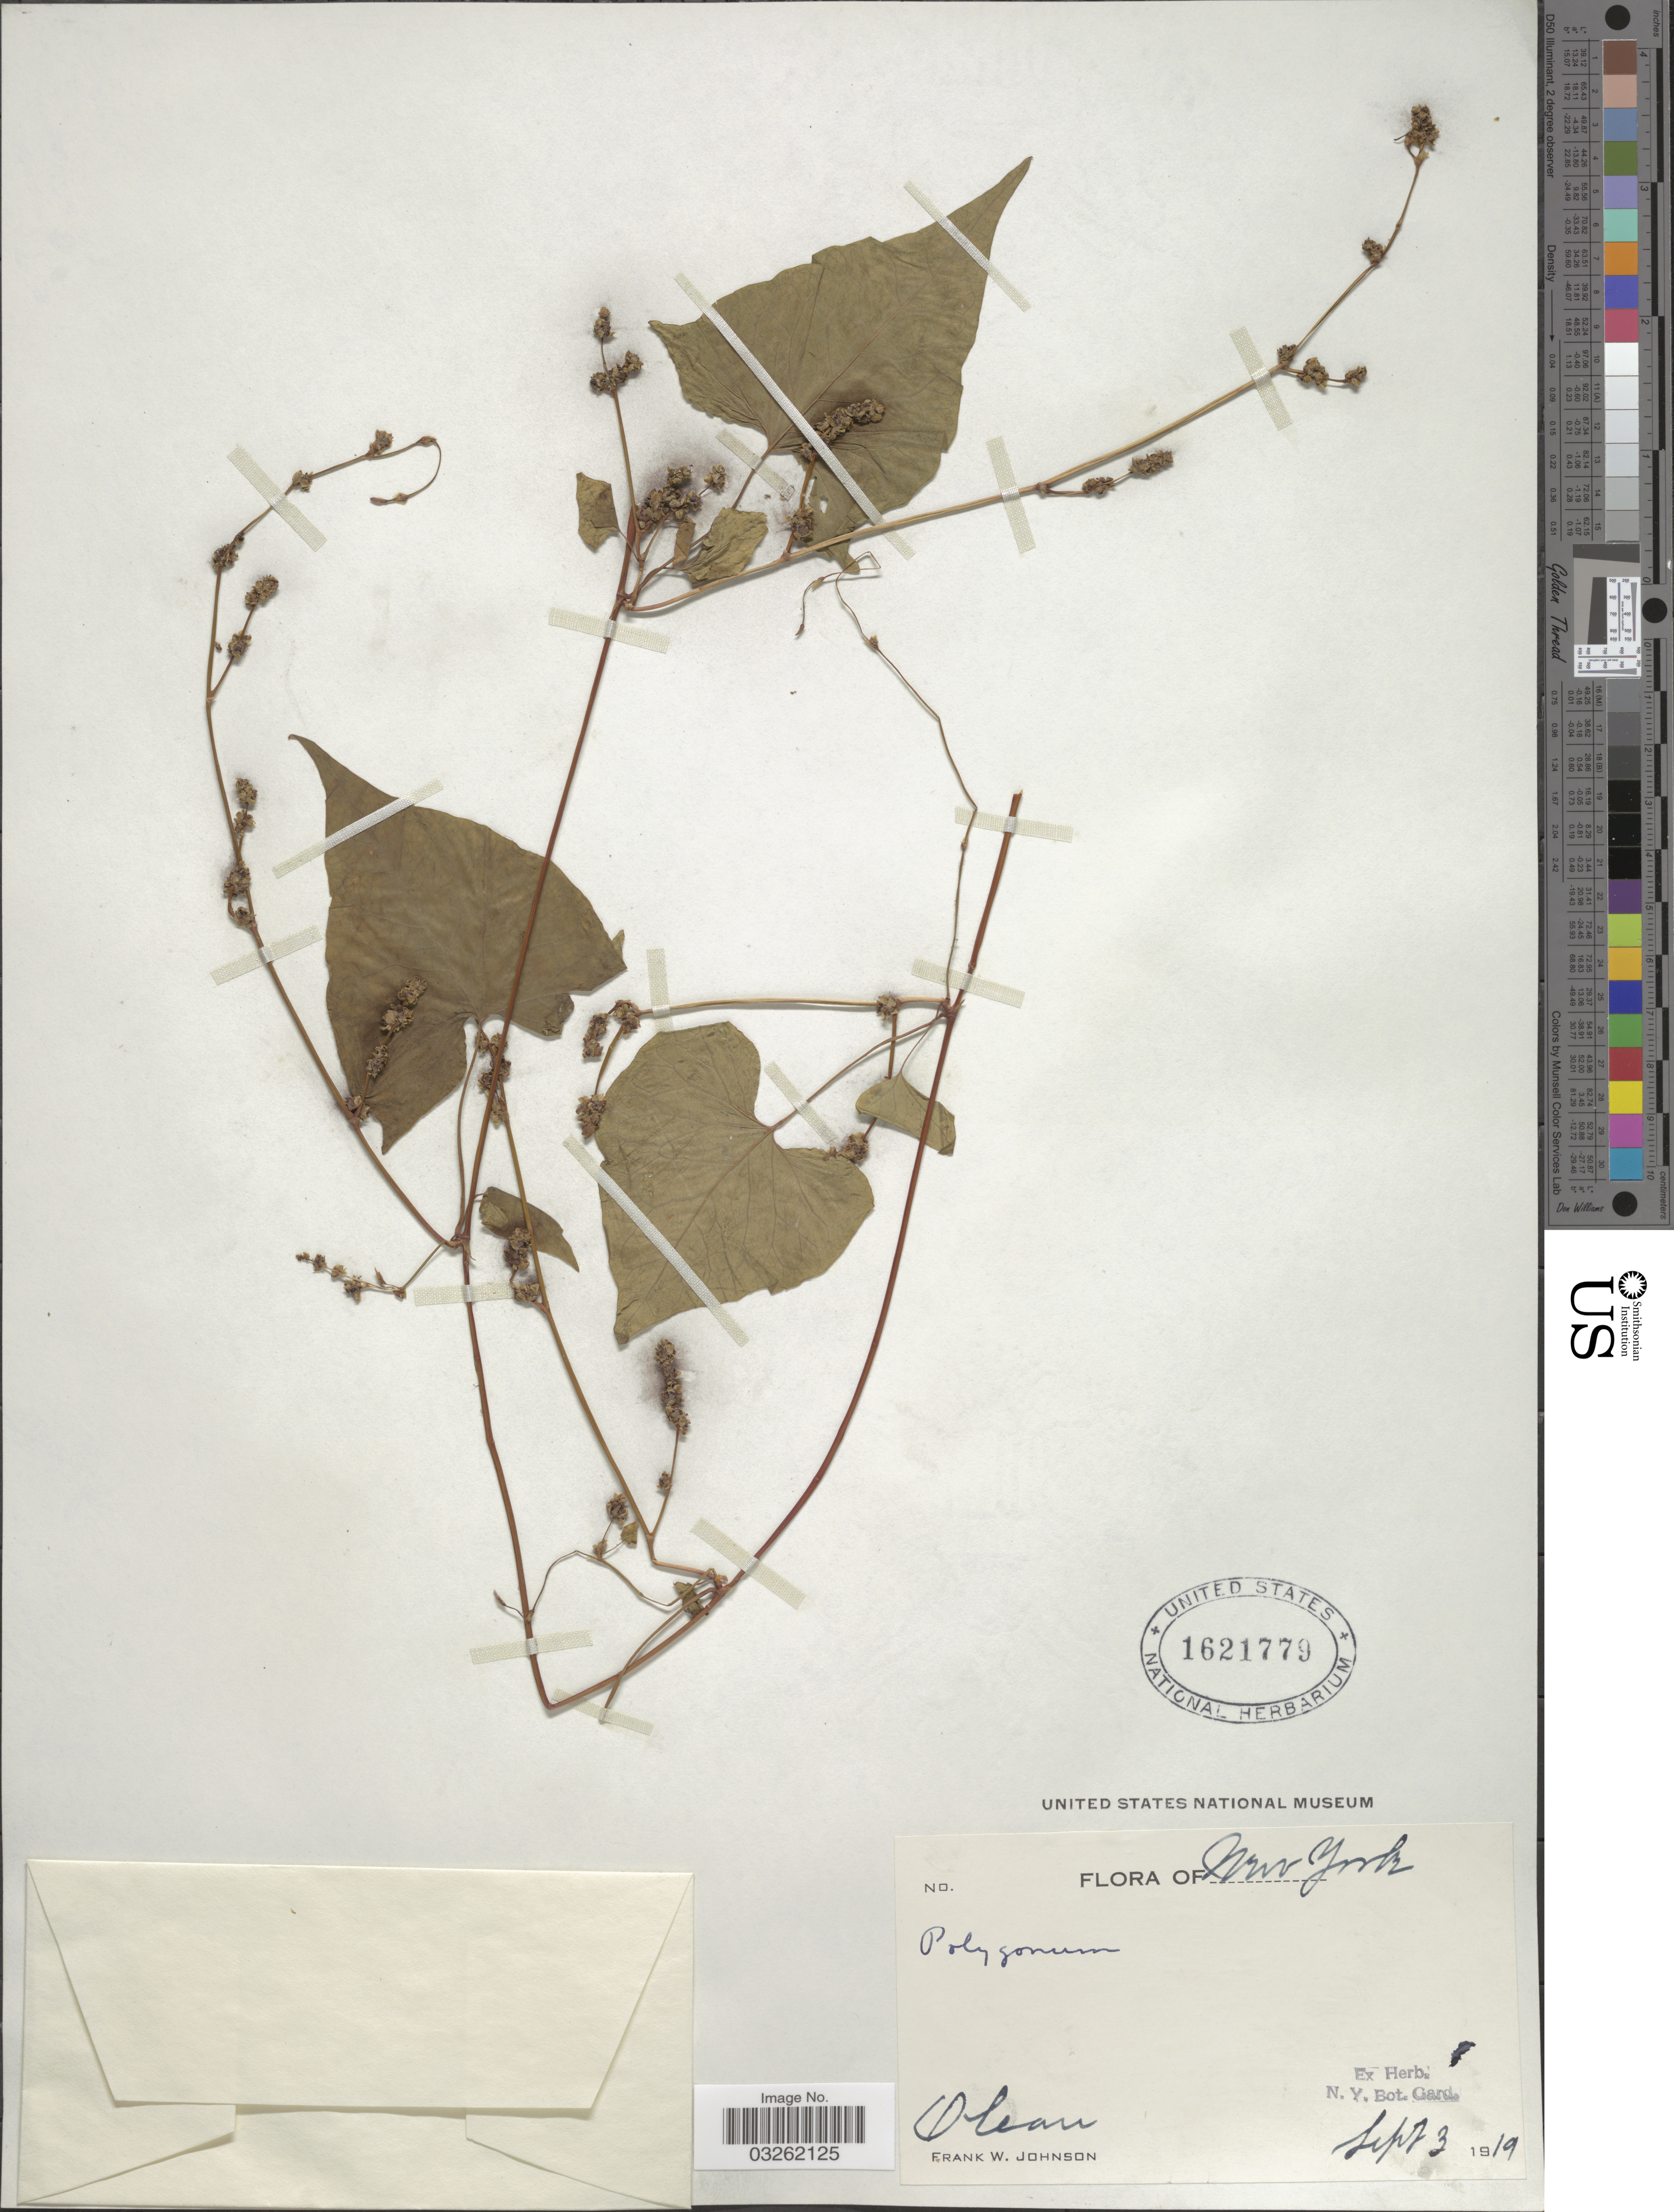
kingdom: Plantae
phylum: Tracheophyta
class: Magnoliopsida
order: Caryophyllales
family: Polygonaceae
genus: Fallopia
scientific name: Fallopia sp.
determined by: Strong, Mark T., (BOT), Smithsonian Institution - National Museum of Natural History (UNITED STATES)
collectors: F. W. Johnson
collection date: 1919-09-03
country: United States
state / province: New York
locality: Olean.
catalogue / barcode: US 1621779